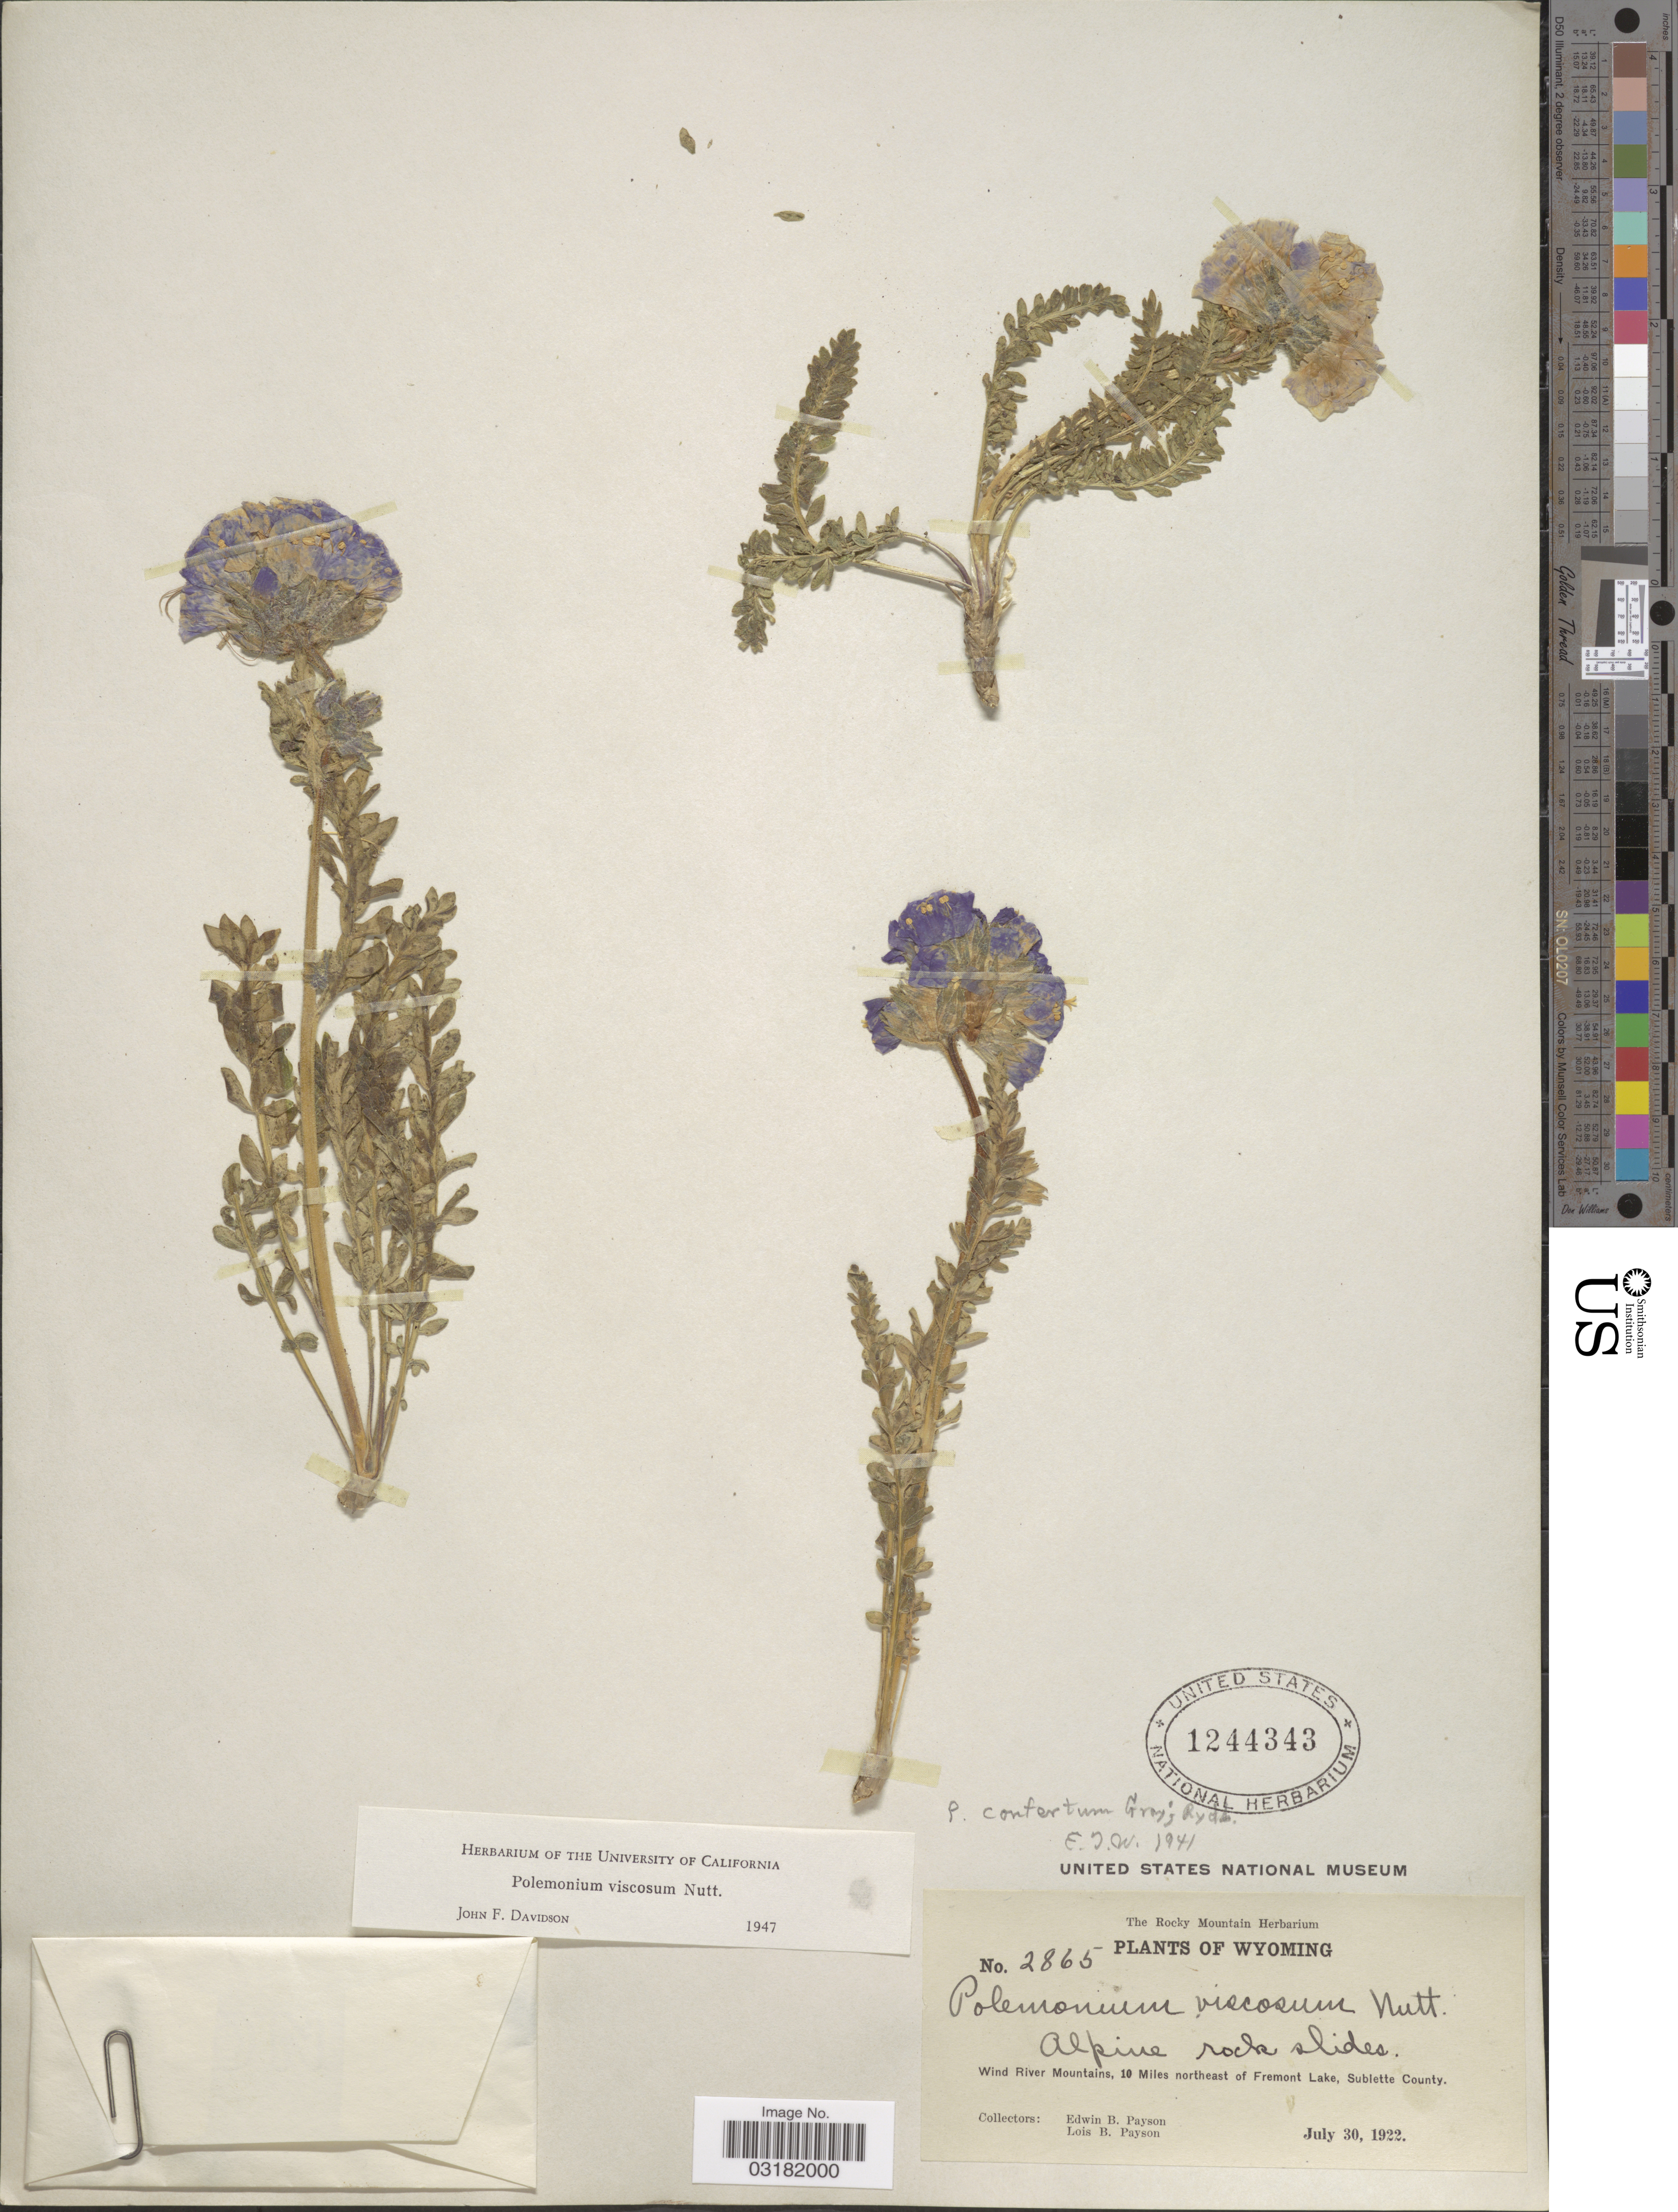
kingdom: Plantae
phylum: Tracheophyta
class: Magnoliopsida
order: Ericales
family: Polemoniaceae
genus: Polemonium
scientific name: Polemonium viscosum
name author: Nutt.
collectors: E. B. Payson & L. Payson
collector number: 2865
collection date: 1922-07-30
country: United States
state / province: Wyoming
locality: Alpine rock slides, Wind River Mountains, 10 Miles northeast of Fremont Lake, Sublette County.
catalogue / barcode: US 1244343